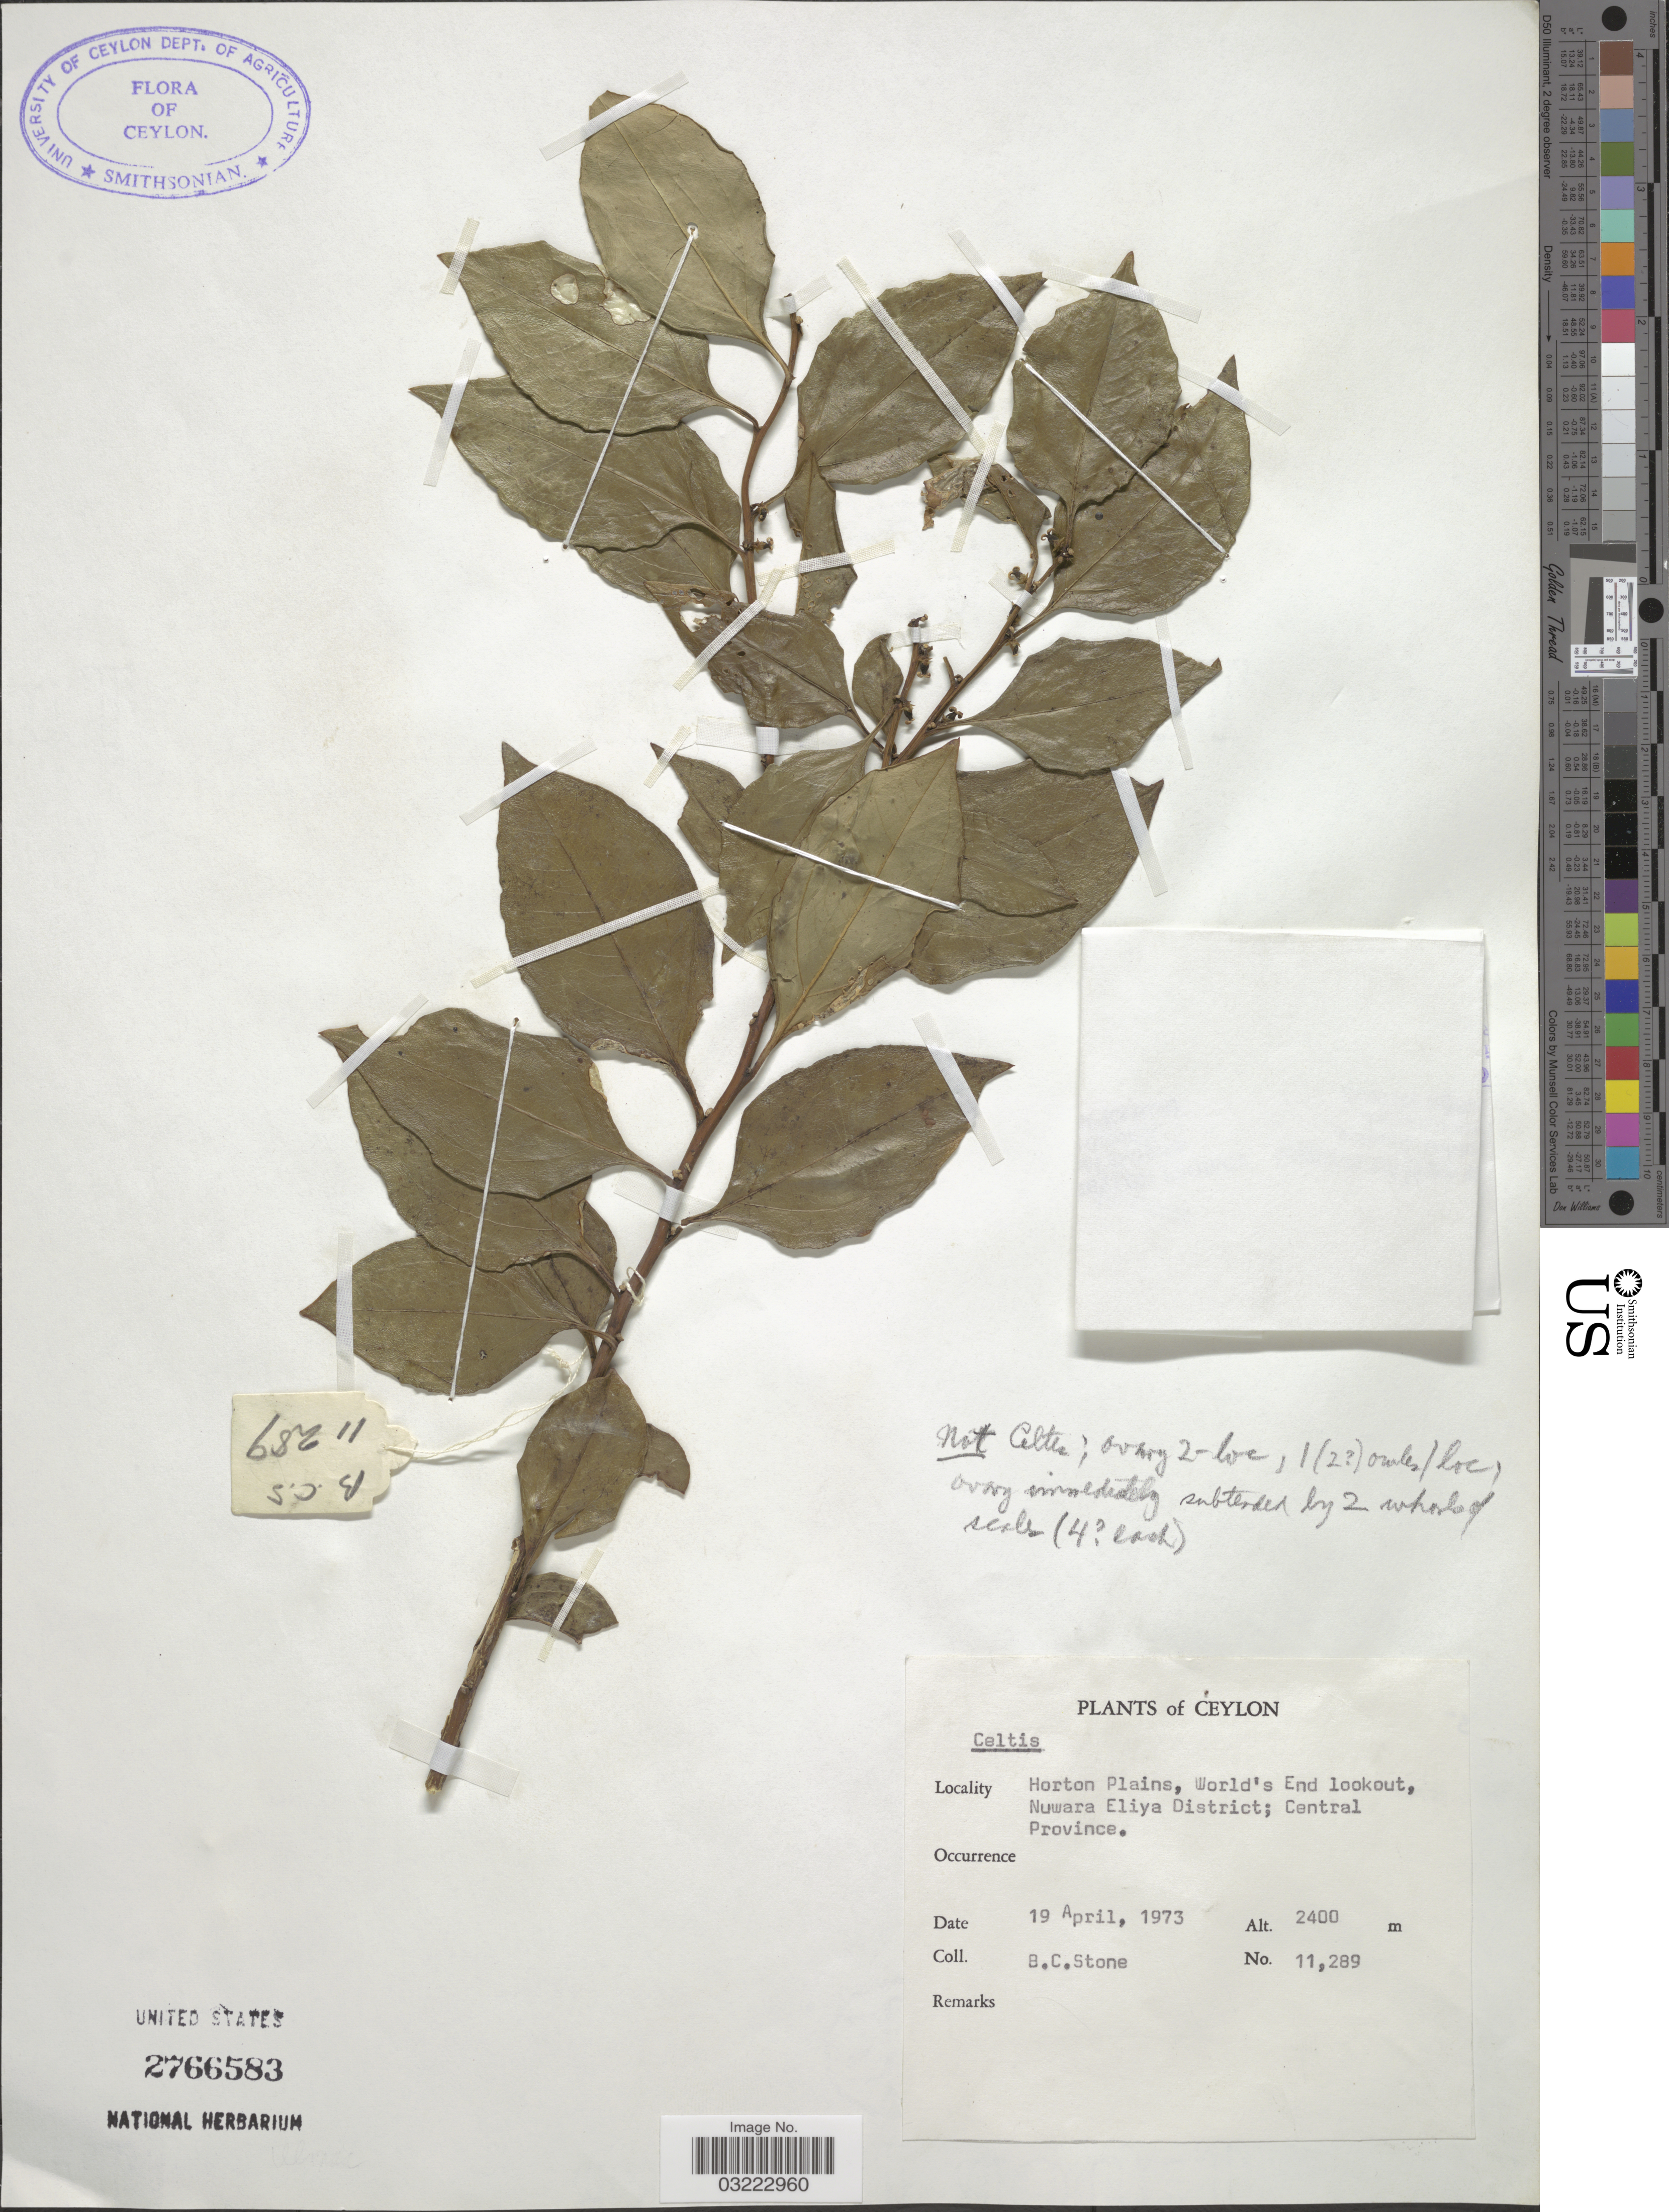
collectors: B. C. Stone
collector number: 11289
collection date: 1973-04-19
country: Sri Lanka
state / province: Central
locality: Ceylon. Horton Plains, World's End lookout, Nuwara Eliya District.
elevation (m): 2400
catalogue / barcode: US 2766583